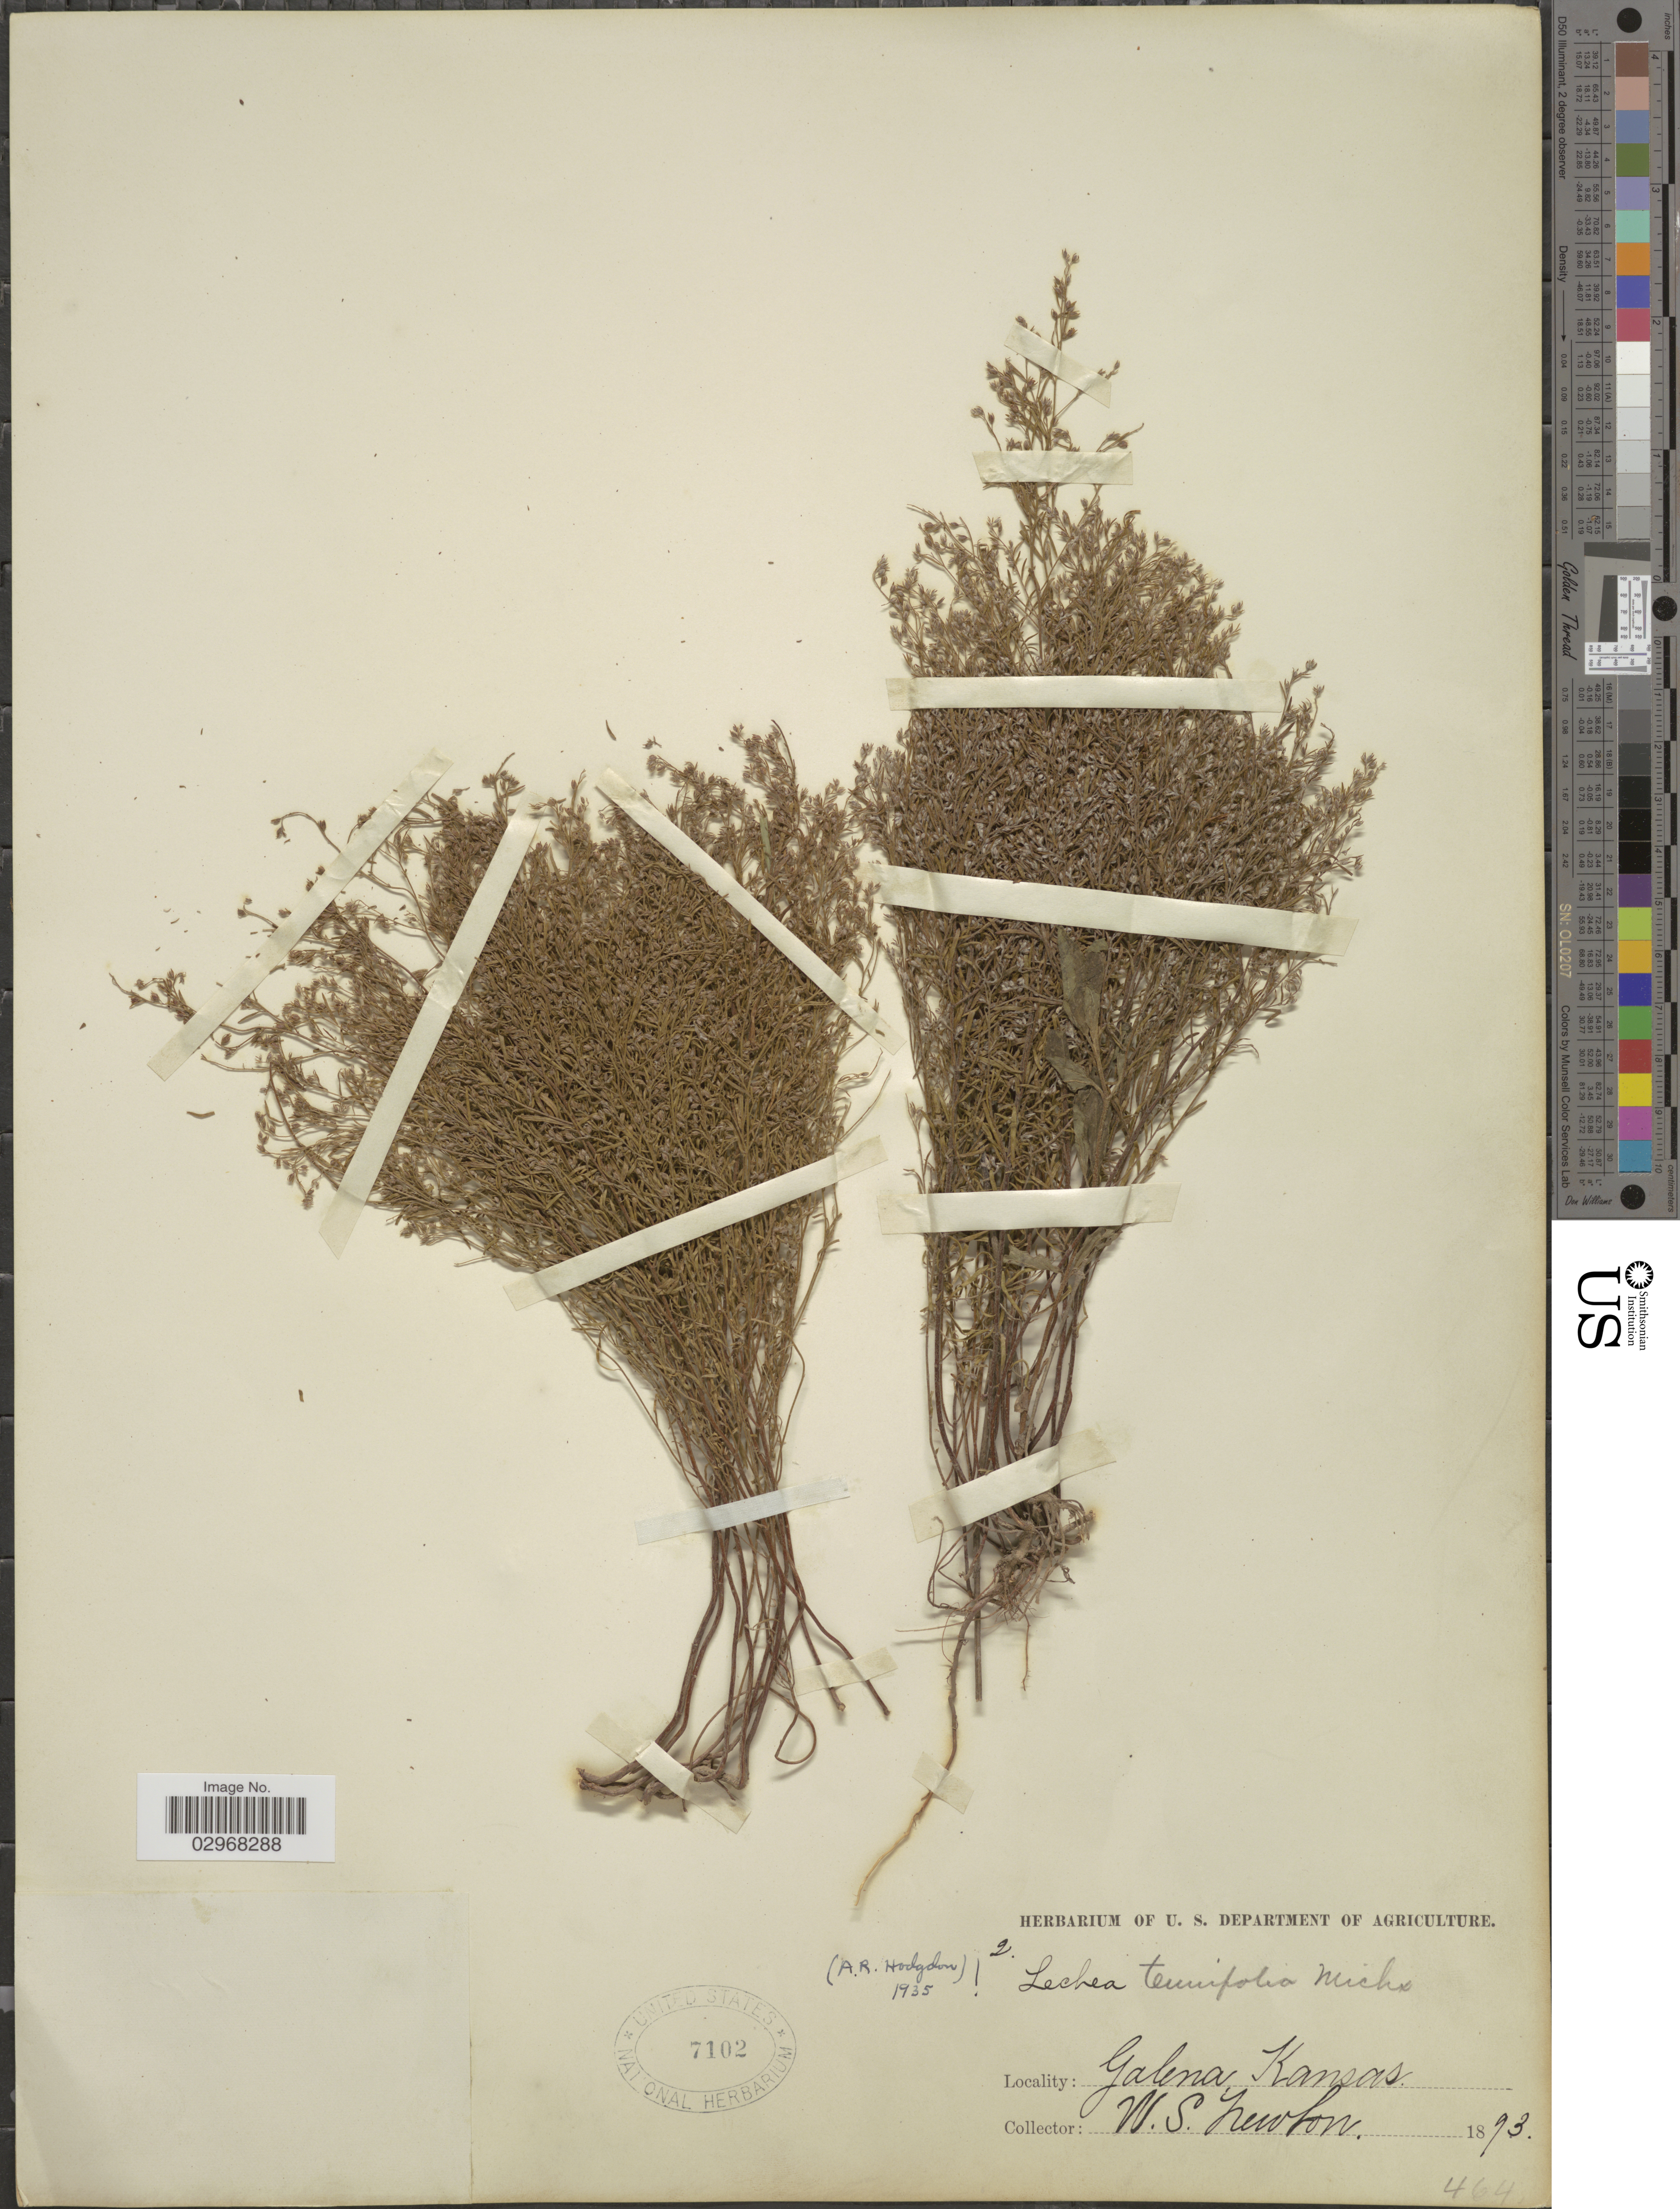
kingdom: Plantae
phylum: Tracheophyta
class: Magnoliopsida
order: Malvales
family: Cistaceae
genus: Lechea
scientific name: Lechea tenuifolia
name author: Michx.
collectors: W. Newton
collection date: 1893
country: United States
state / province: Kansas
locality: Galena.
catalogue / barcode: US 7102